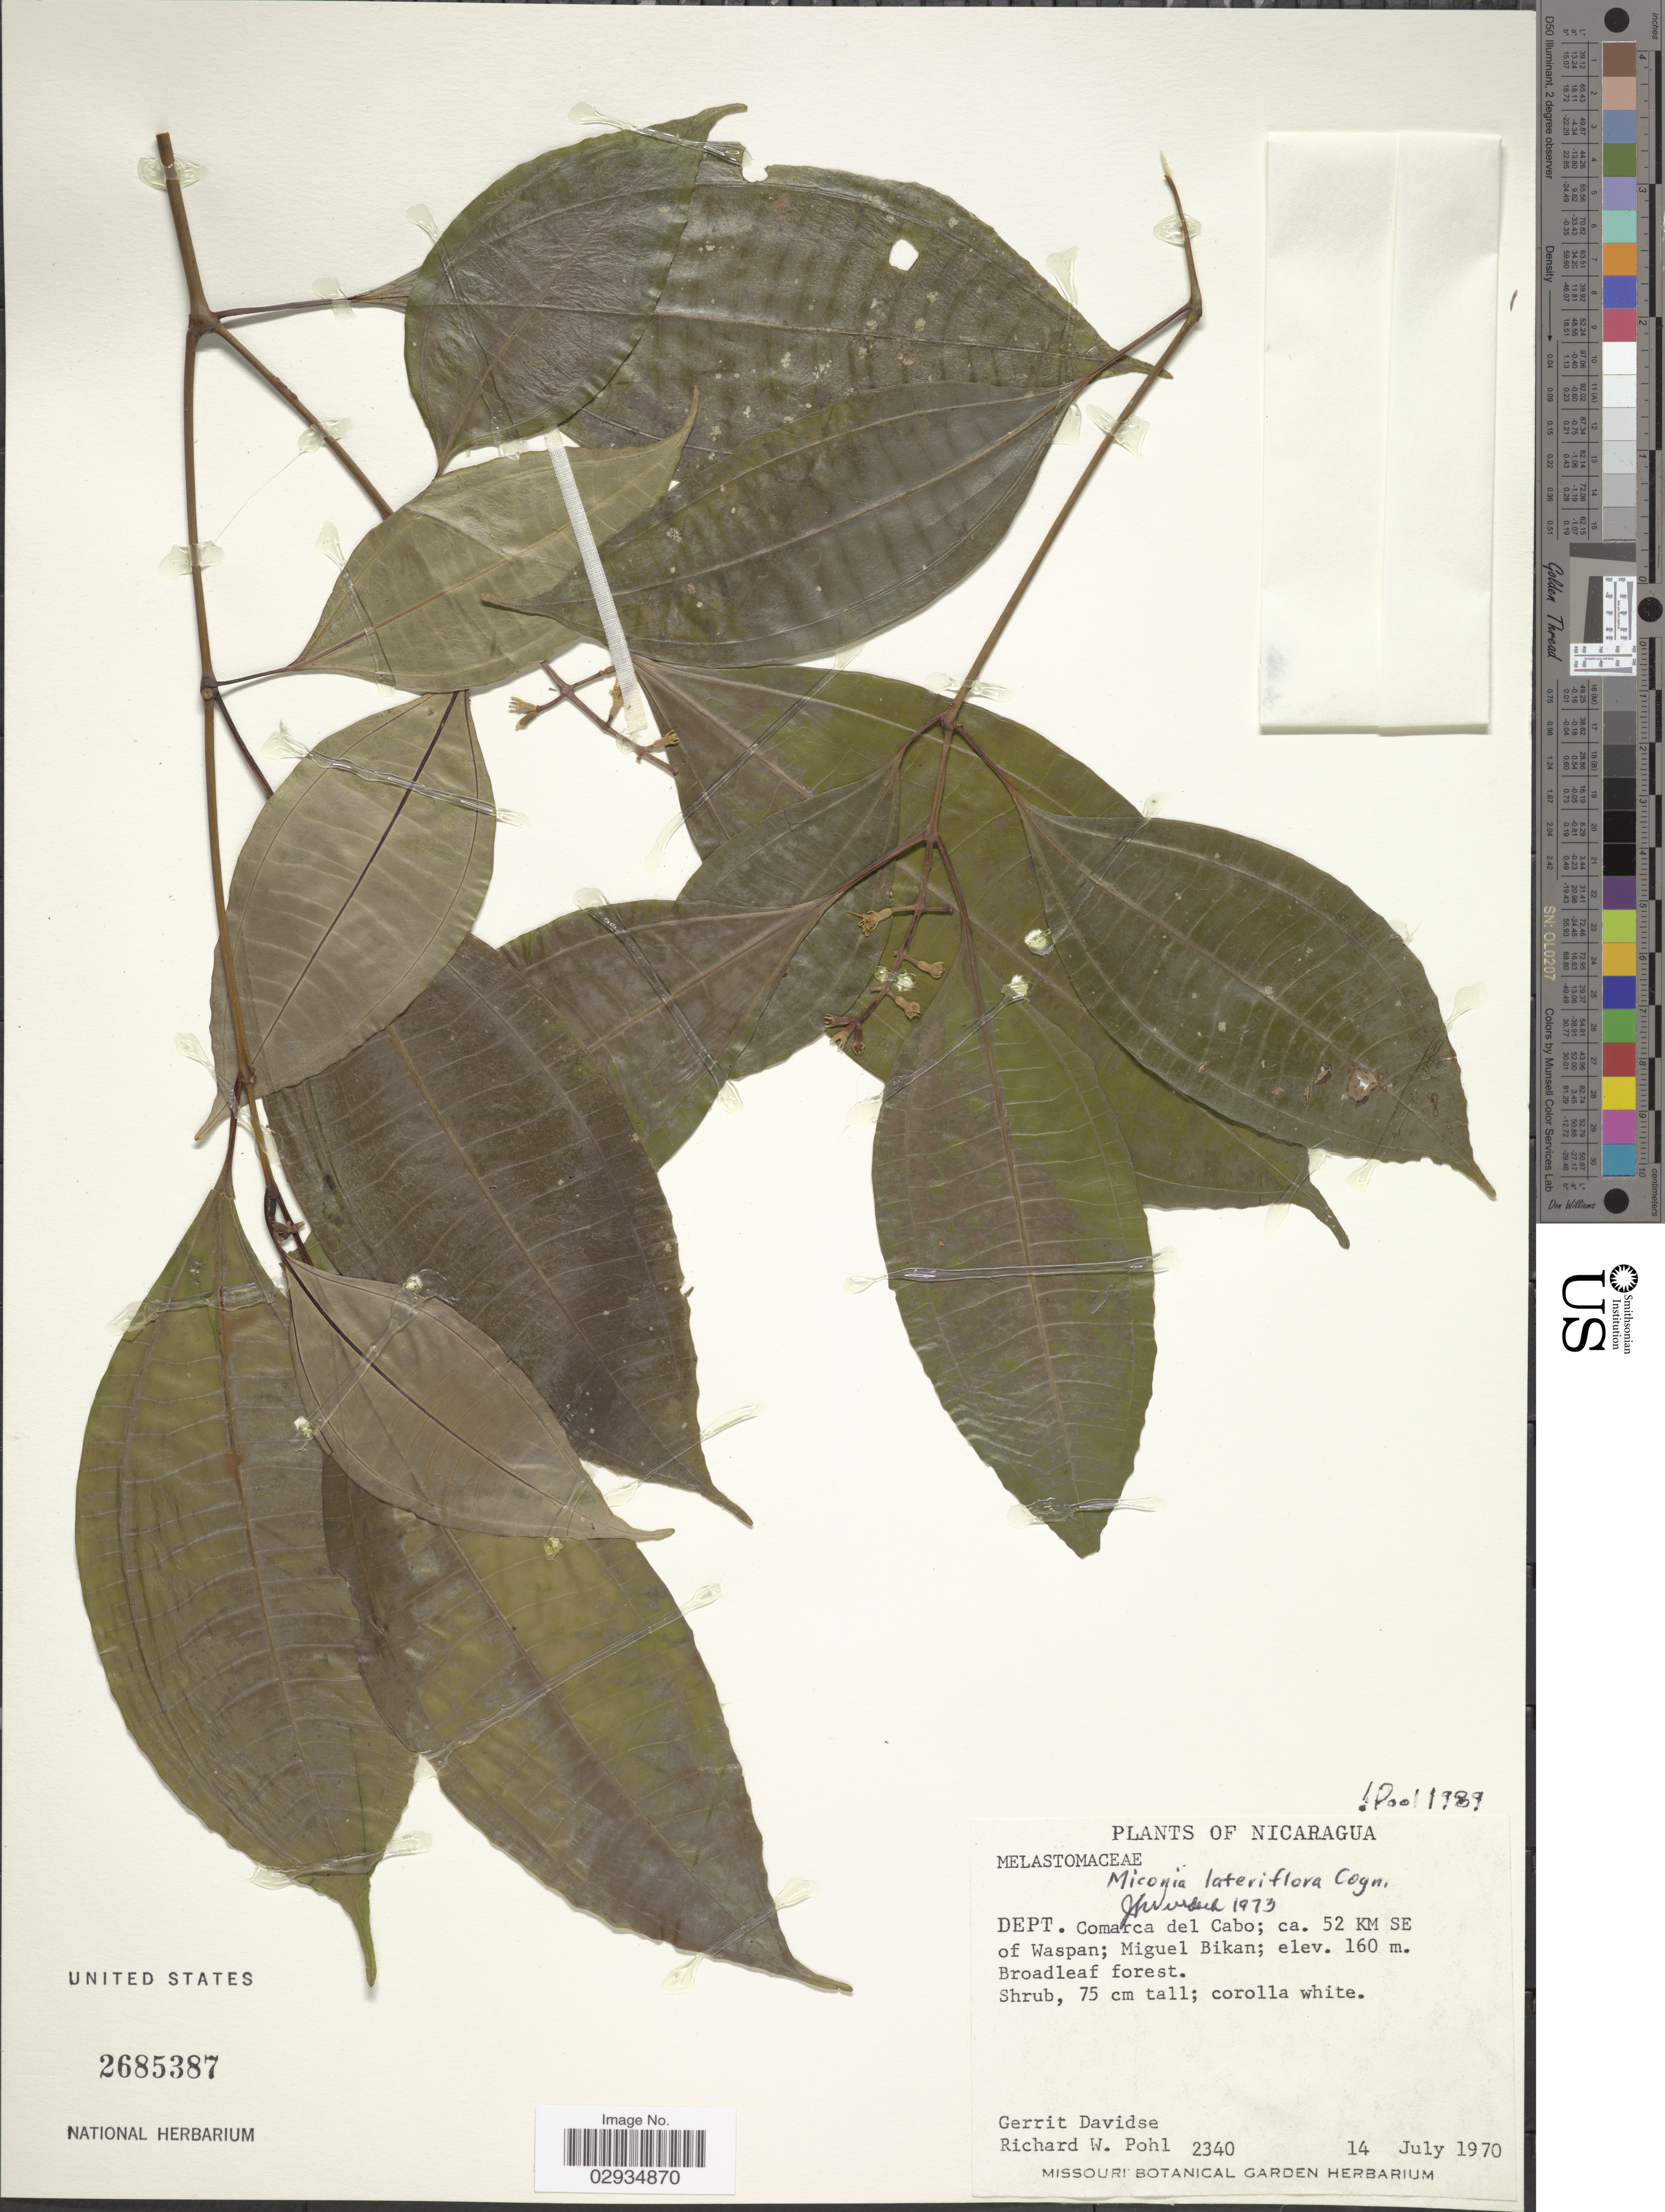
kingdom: Plantae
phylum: Tracheophyta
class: Magnoliopsida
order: Myrtales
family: Melastomataceae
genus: Miconia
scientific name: Miconia lateriflora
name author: Cogn.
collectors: G. Davidse & R. W. Pohl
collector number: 2340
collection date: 1970-07-14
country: Nicaragua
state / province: Atlantico Norte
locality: Dept. Comarca del Cabo; ca. 52 KM SE of Waspan; Miguel Bikan.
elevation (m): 160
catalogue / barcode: US 2685387